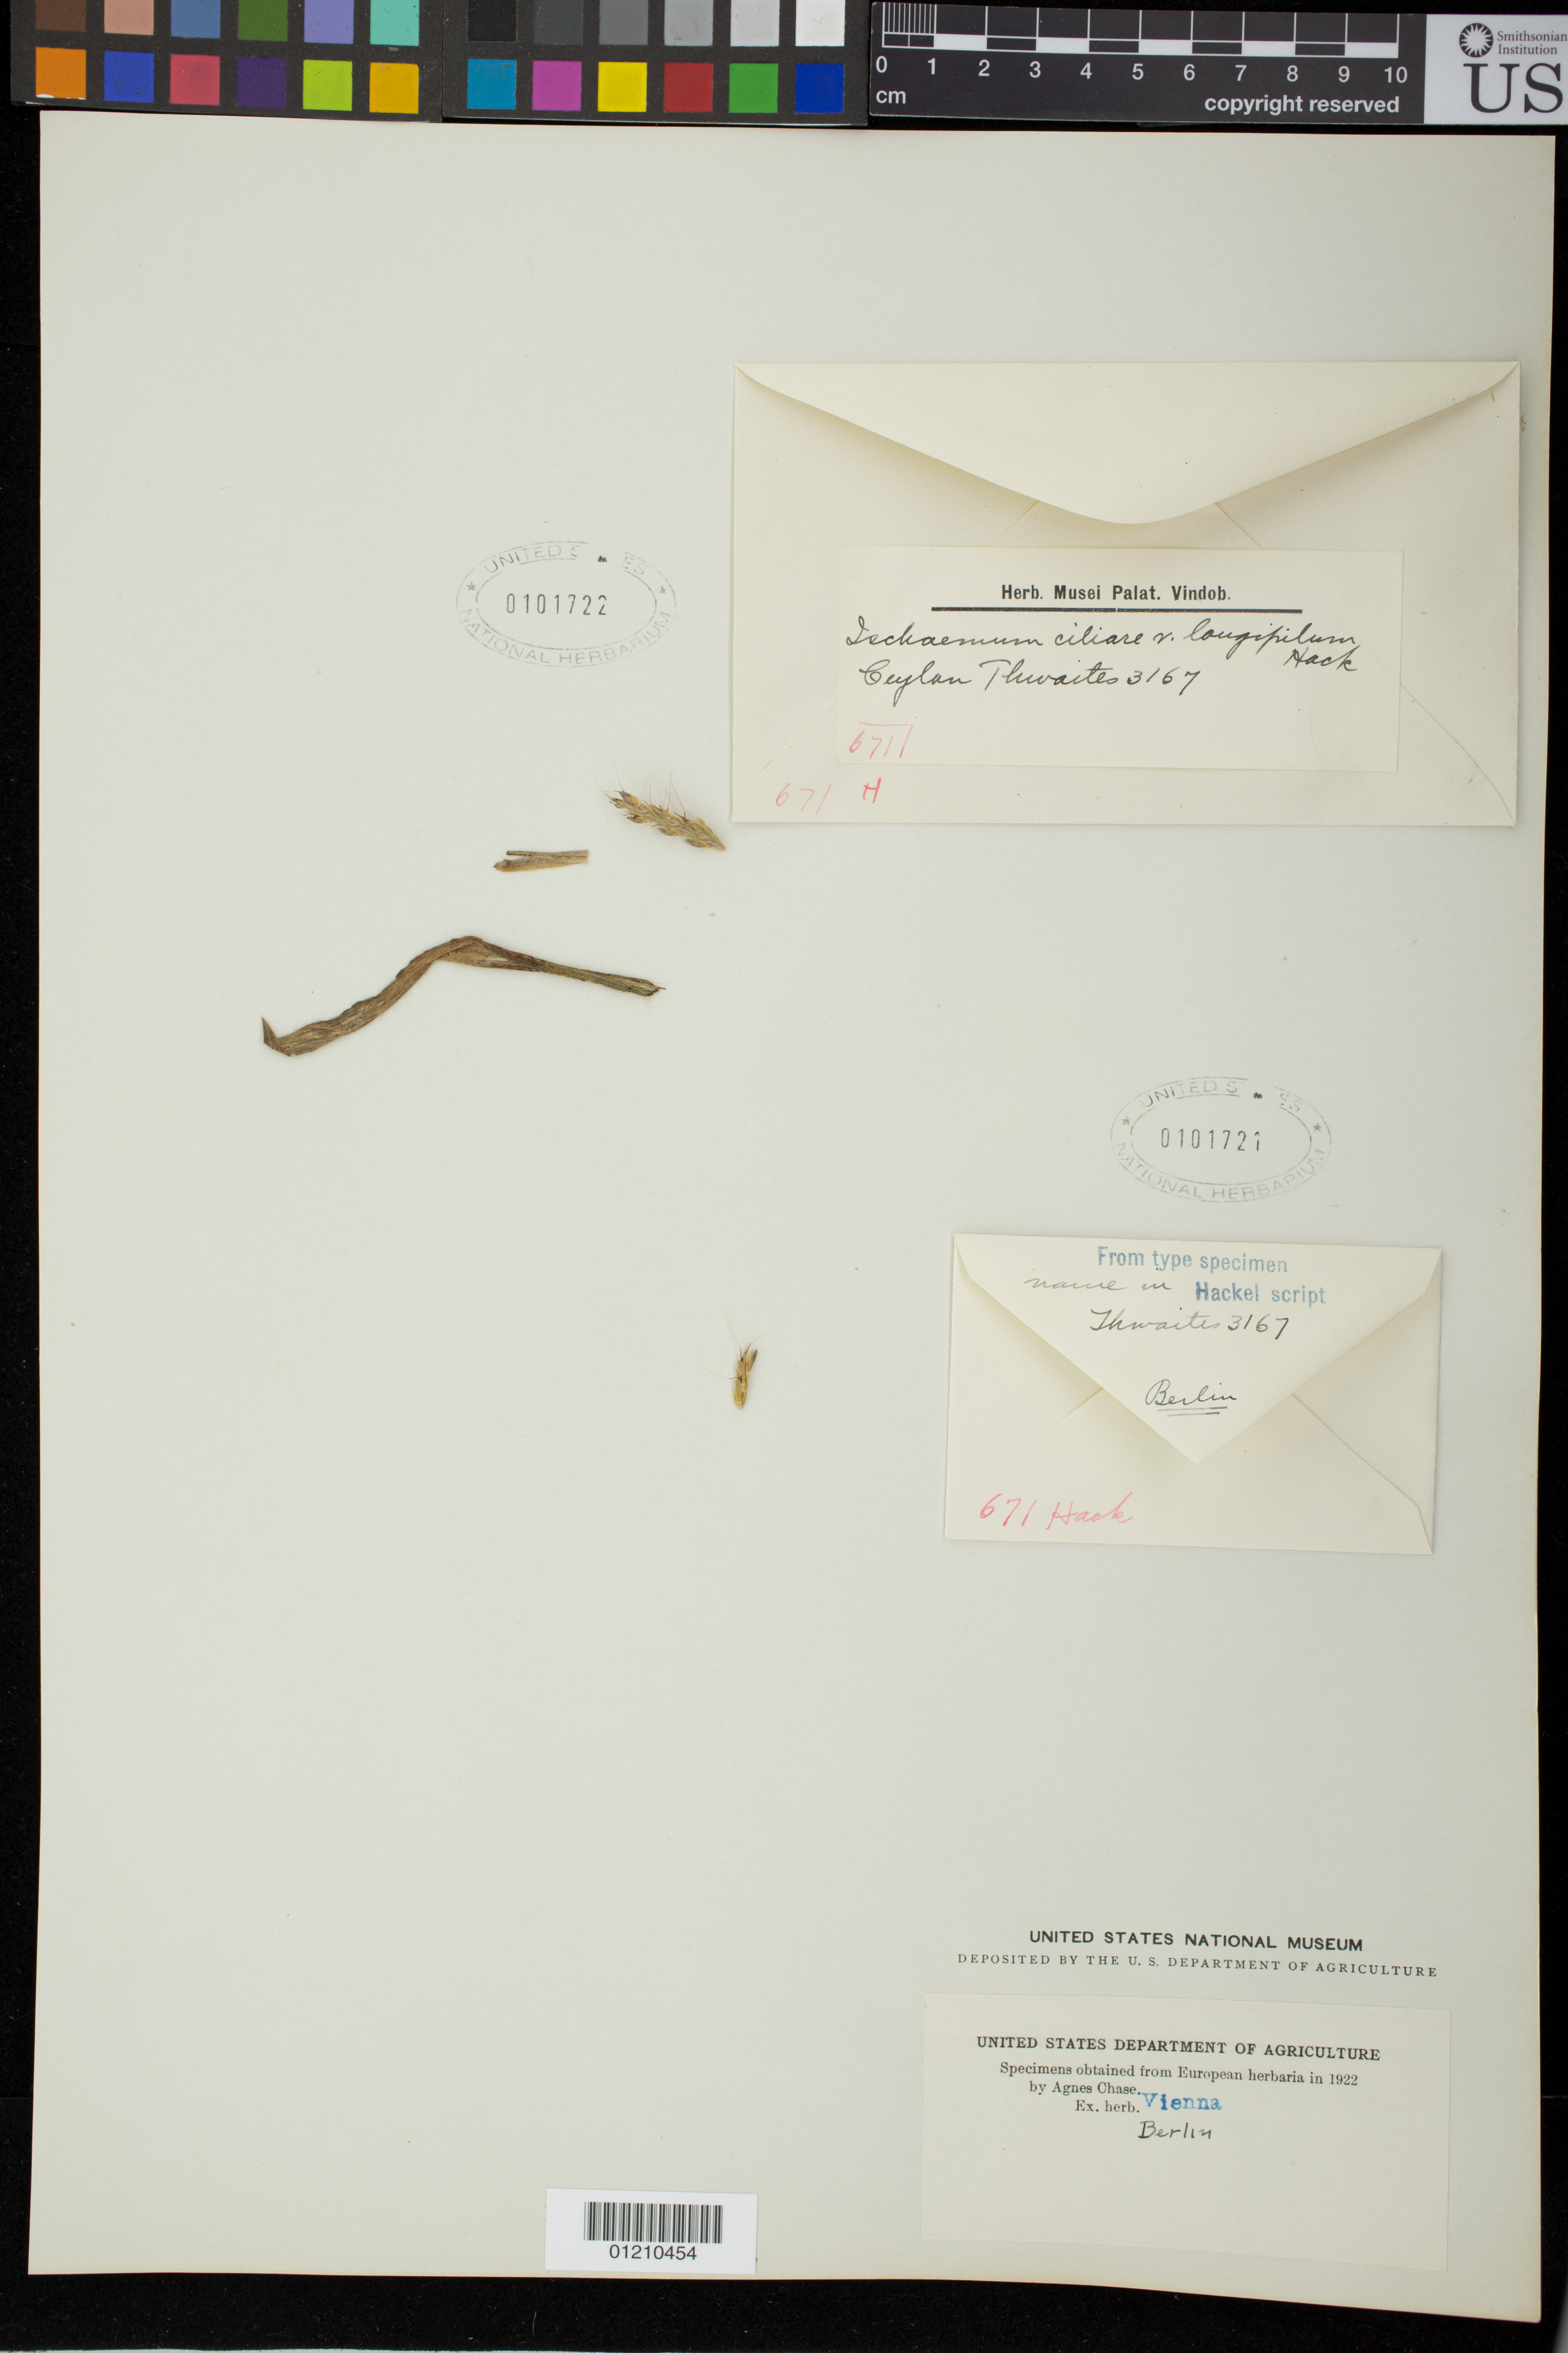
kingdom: Plantae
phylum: Tracheophyta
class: Liliopsida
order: Poales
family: Poaceae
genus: Ischaemum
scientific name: Ischaemum ciliare var. longipilum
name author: Hack.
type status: Syntype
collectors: G. H. K. Thwaites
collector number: C.P.3167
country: Sri Lanka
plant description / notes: Fragmentary material of type specimen ex herb.Vienna.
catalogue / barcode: US 101721